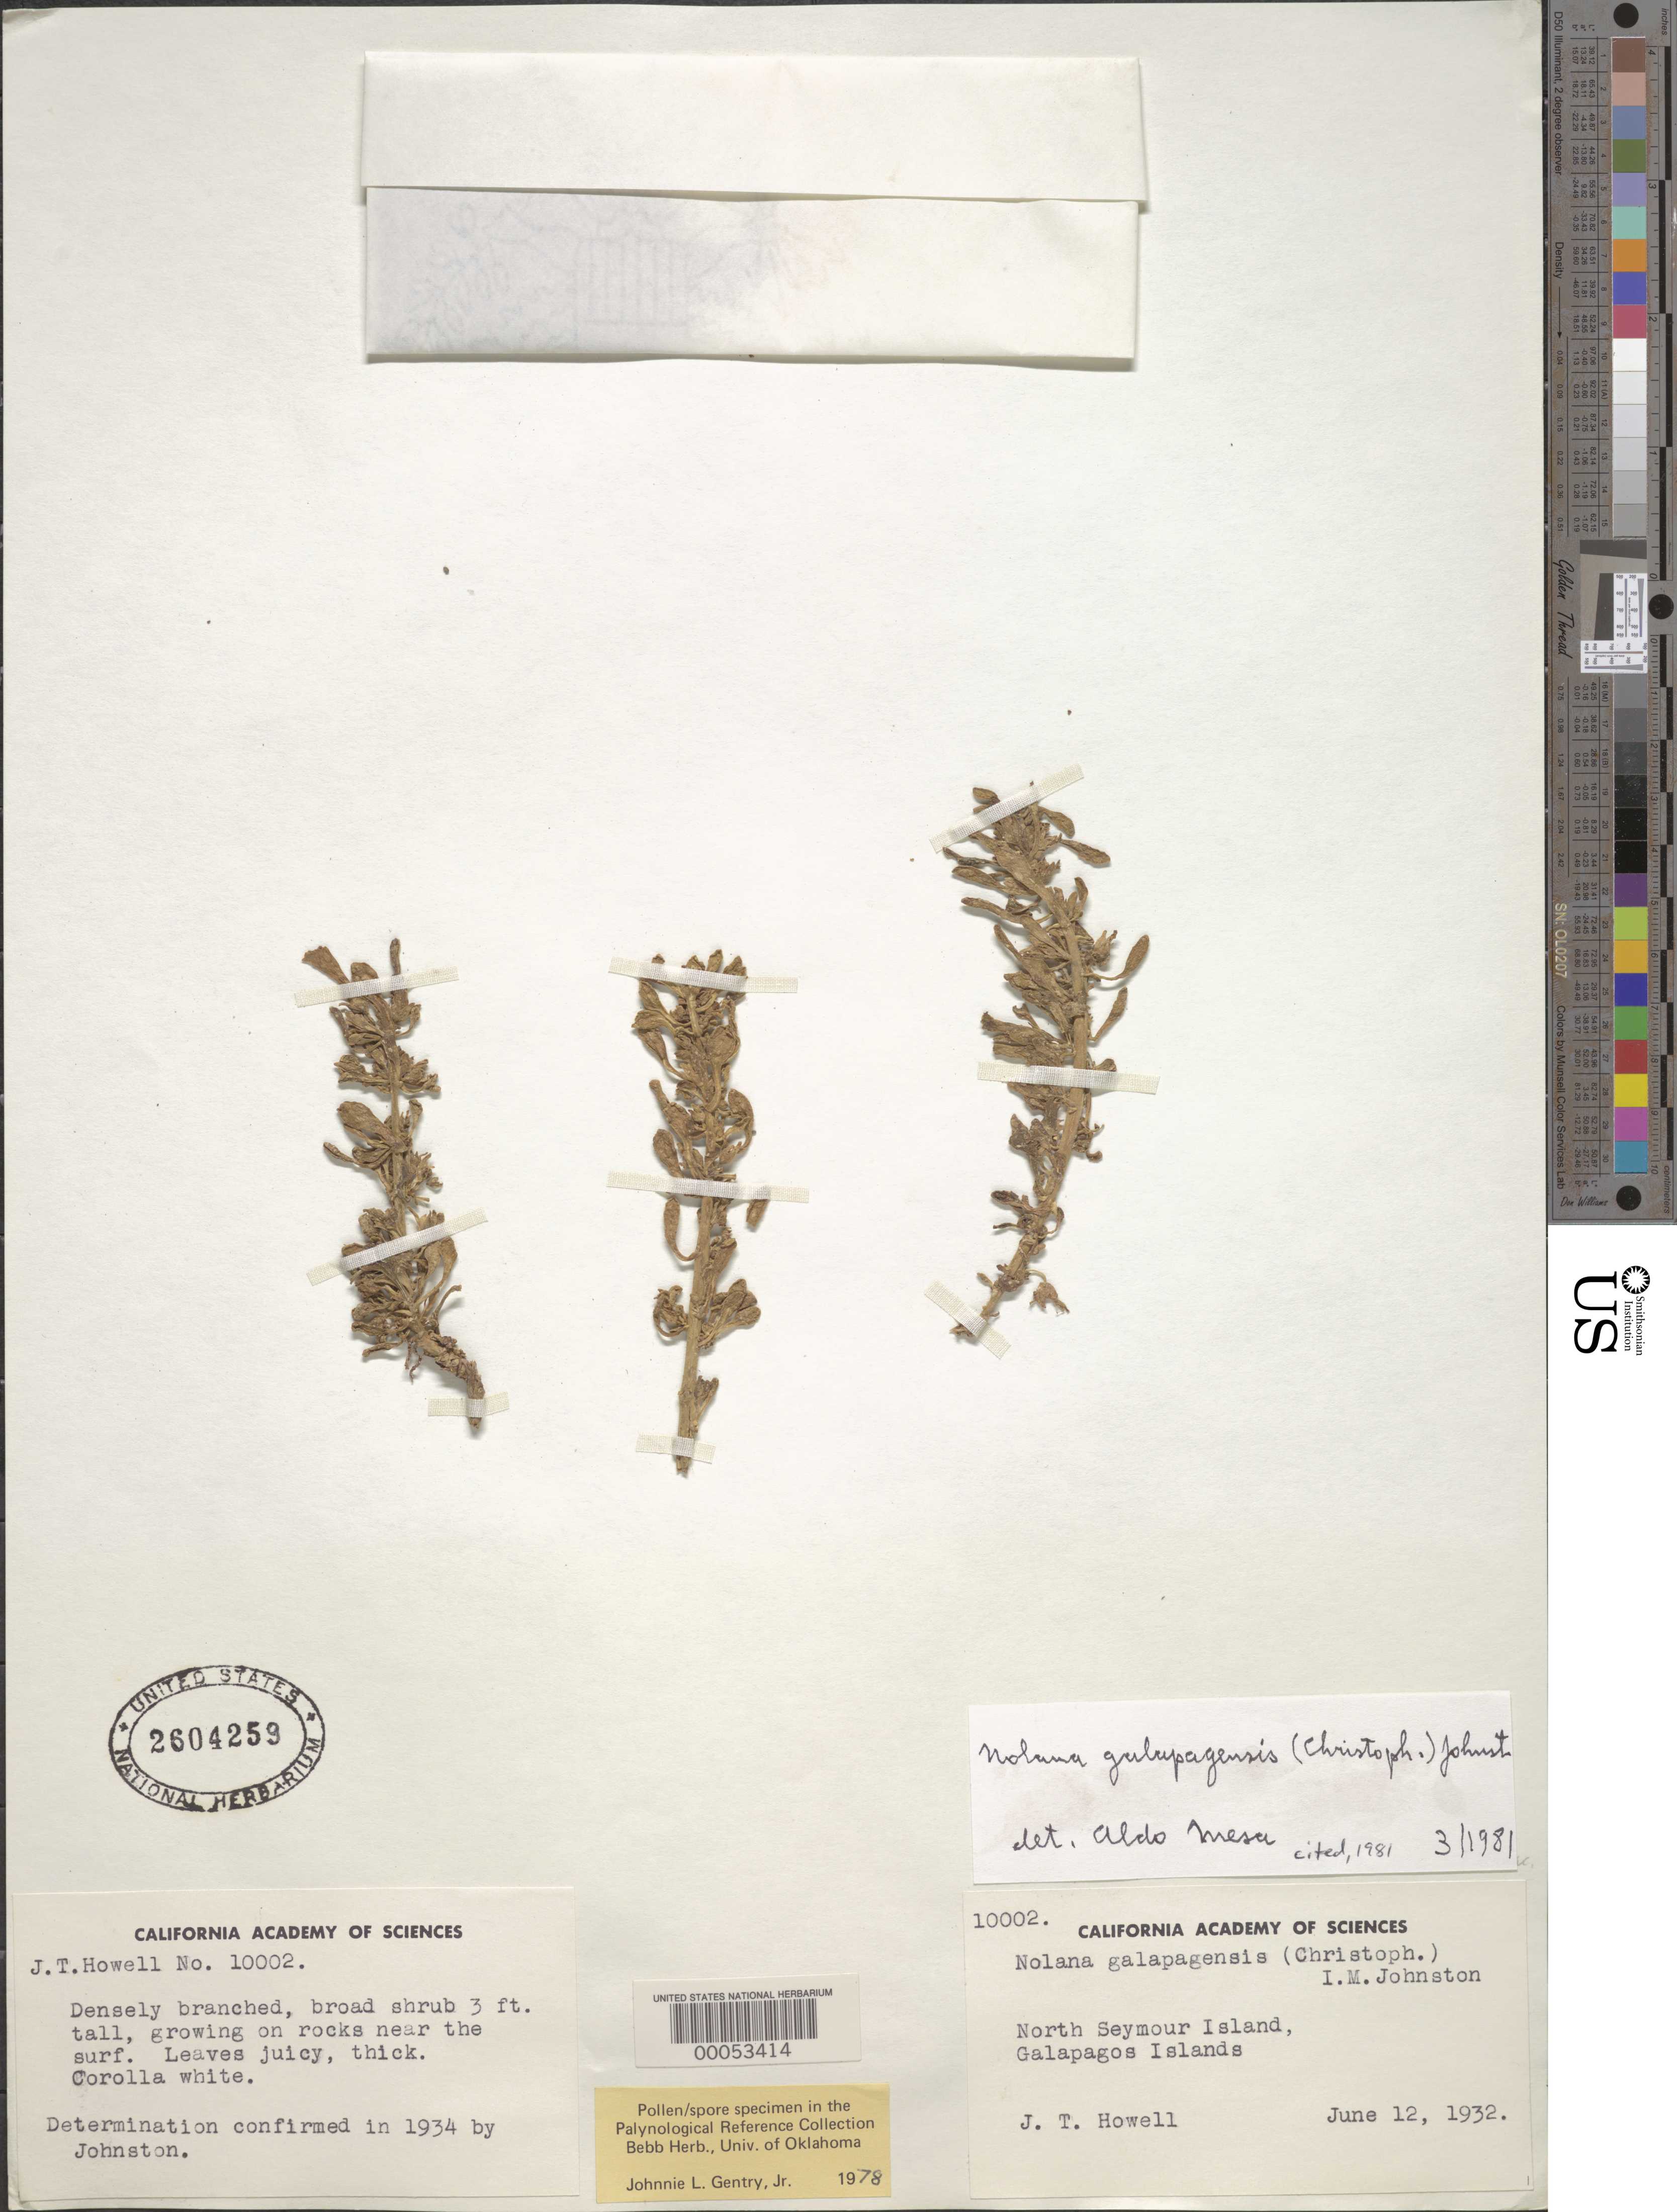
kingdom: Plantae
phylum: Tracheophyta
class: Magnoliopsida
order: Solanales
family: Solanaceae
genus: Nolana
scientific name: Nolana galapagensis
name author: (Christoph.) I.M. Johnst.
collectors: J. T. Howell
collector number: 10002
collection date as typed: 12 Jun 1932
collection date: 1932-06-12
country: Ecuador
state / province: Colón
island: Seymour [North Seymour]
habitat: Growing on rocks near the surf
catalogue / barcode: US 2604259